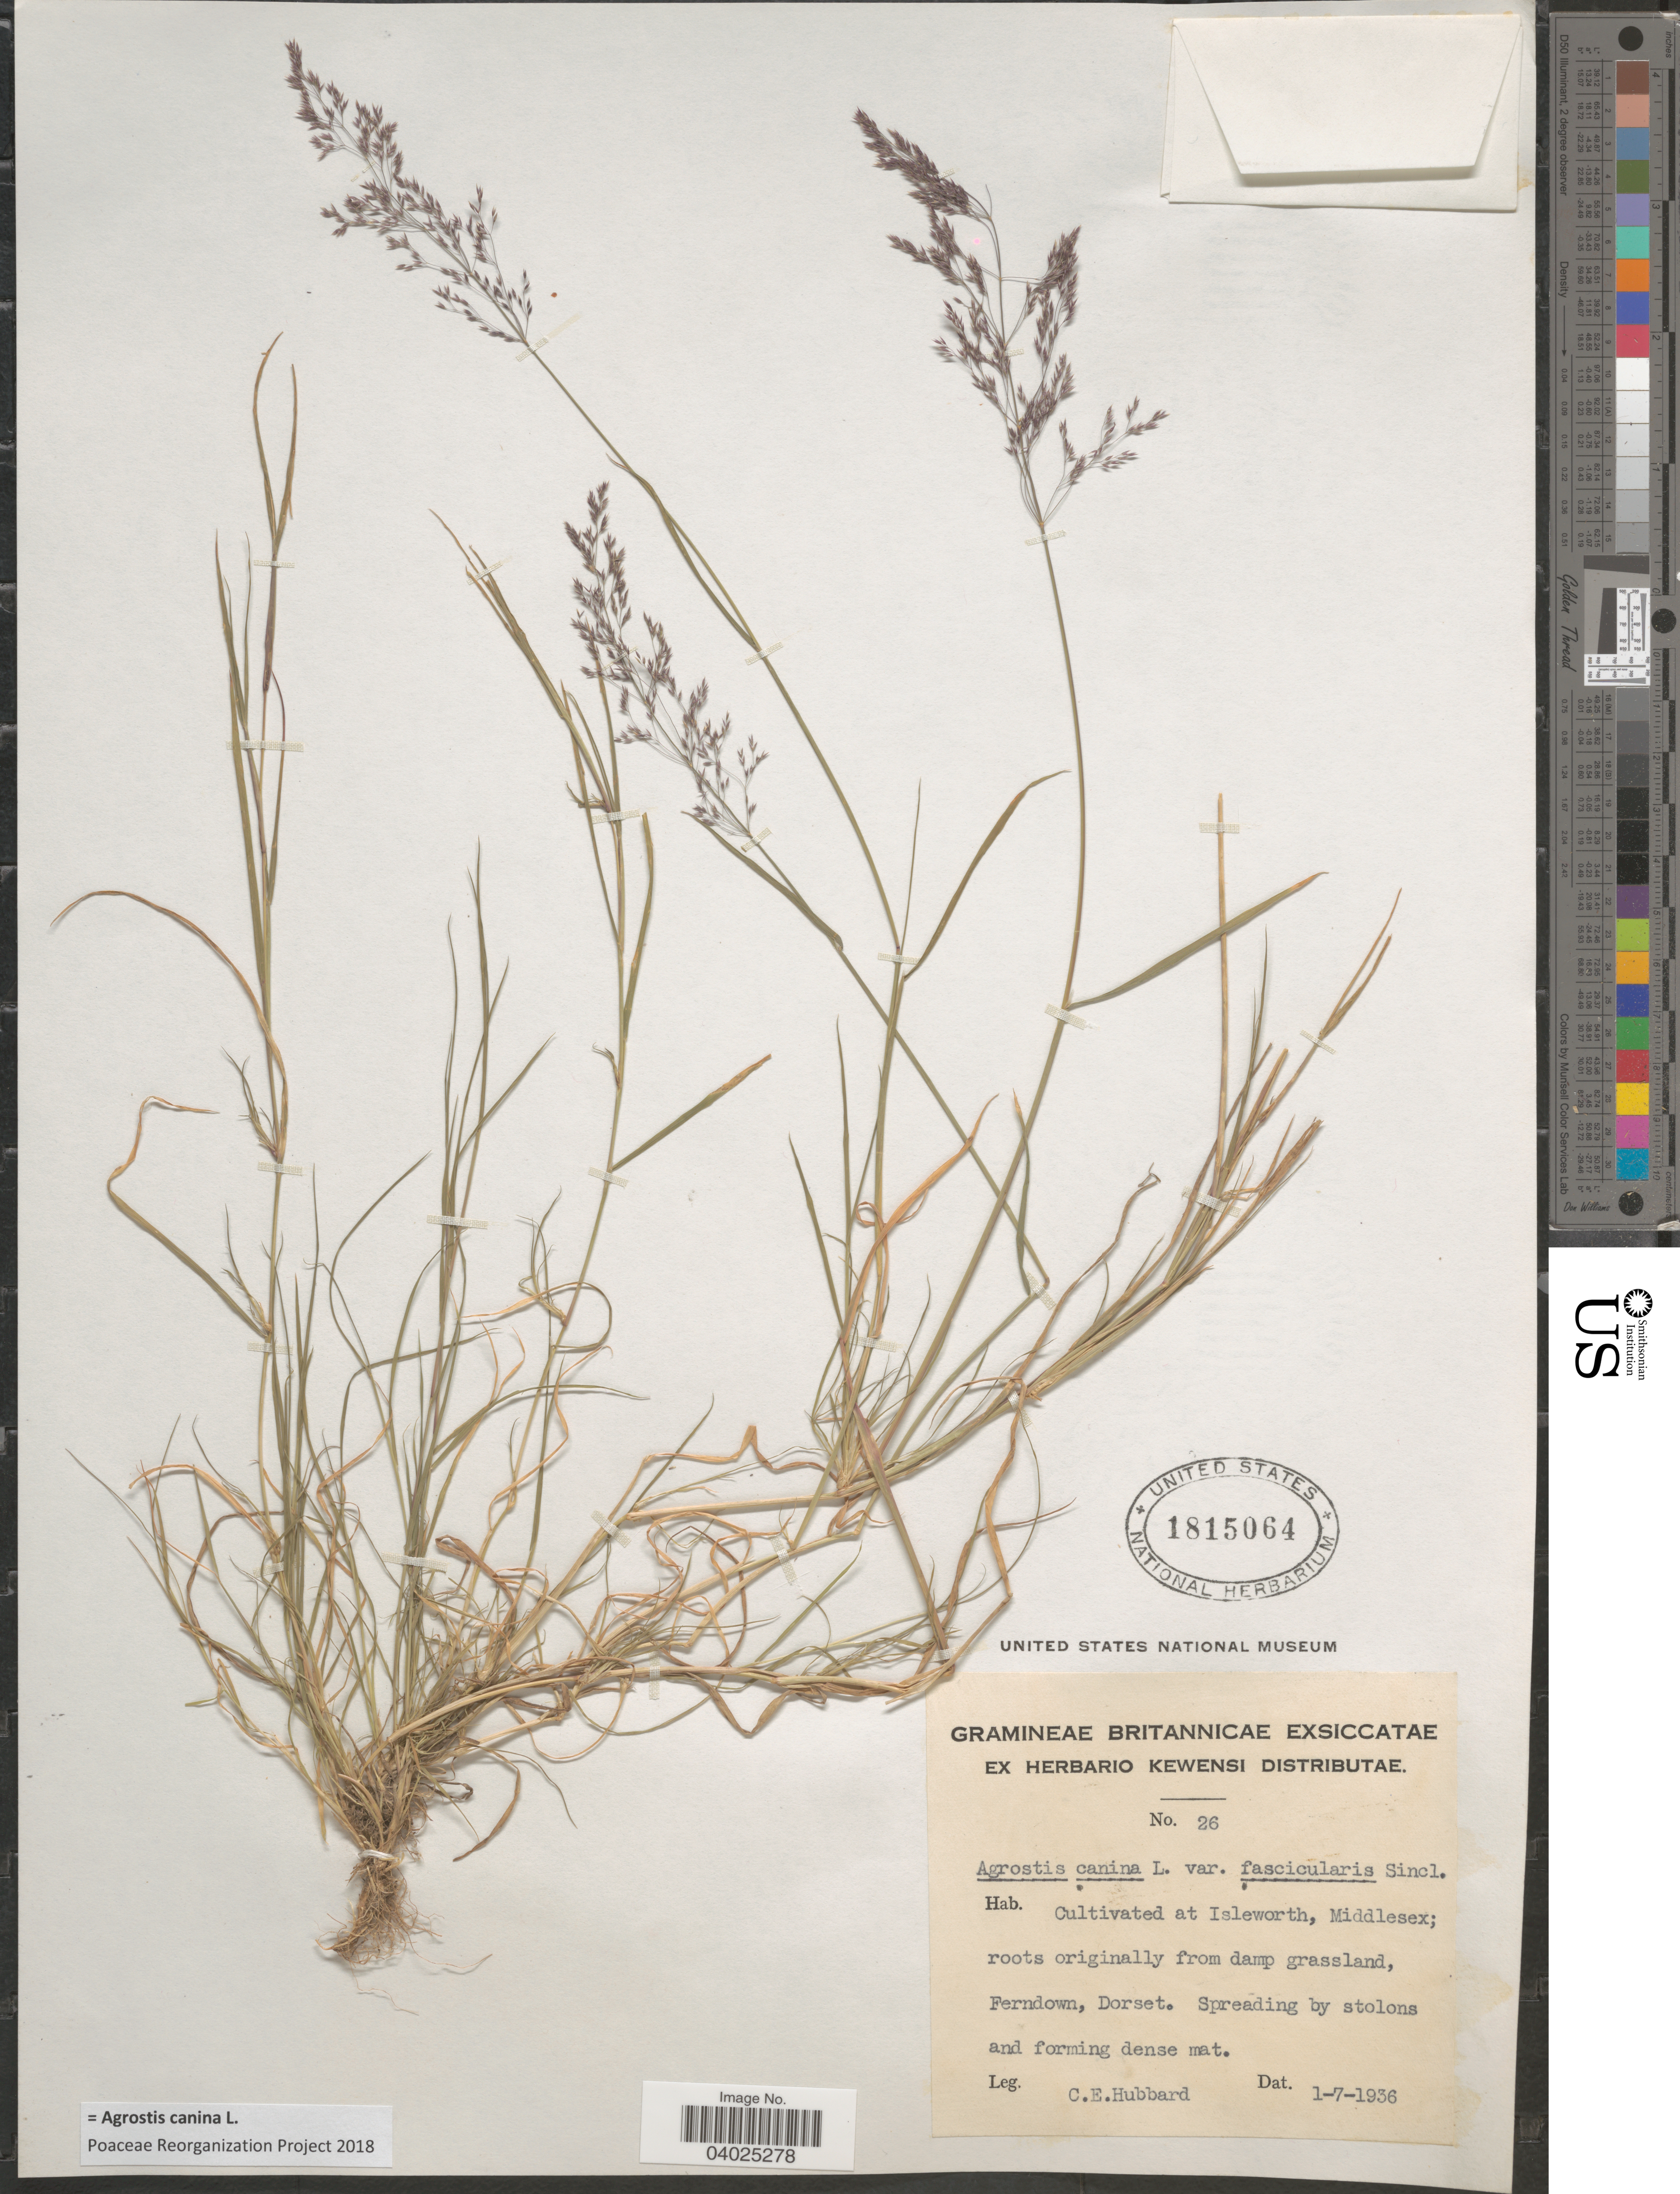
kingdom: Plantae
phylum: Tracheophyta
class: Liliopsida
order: Poales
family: Poaceae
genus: Agrostis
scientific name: Agrostis canina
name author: L.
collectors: C. E. Hubbard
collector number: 26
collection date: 1936-07-01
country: United Kingdom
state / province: England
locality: At Isleworth, Middlesex.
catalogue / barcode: US 1815064